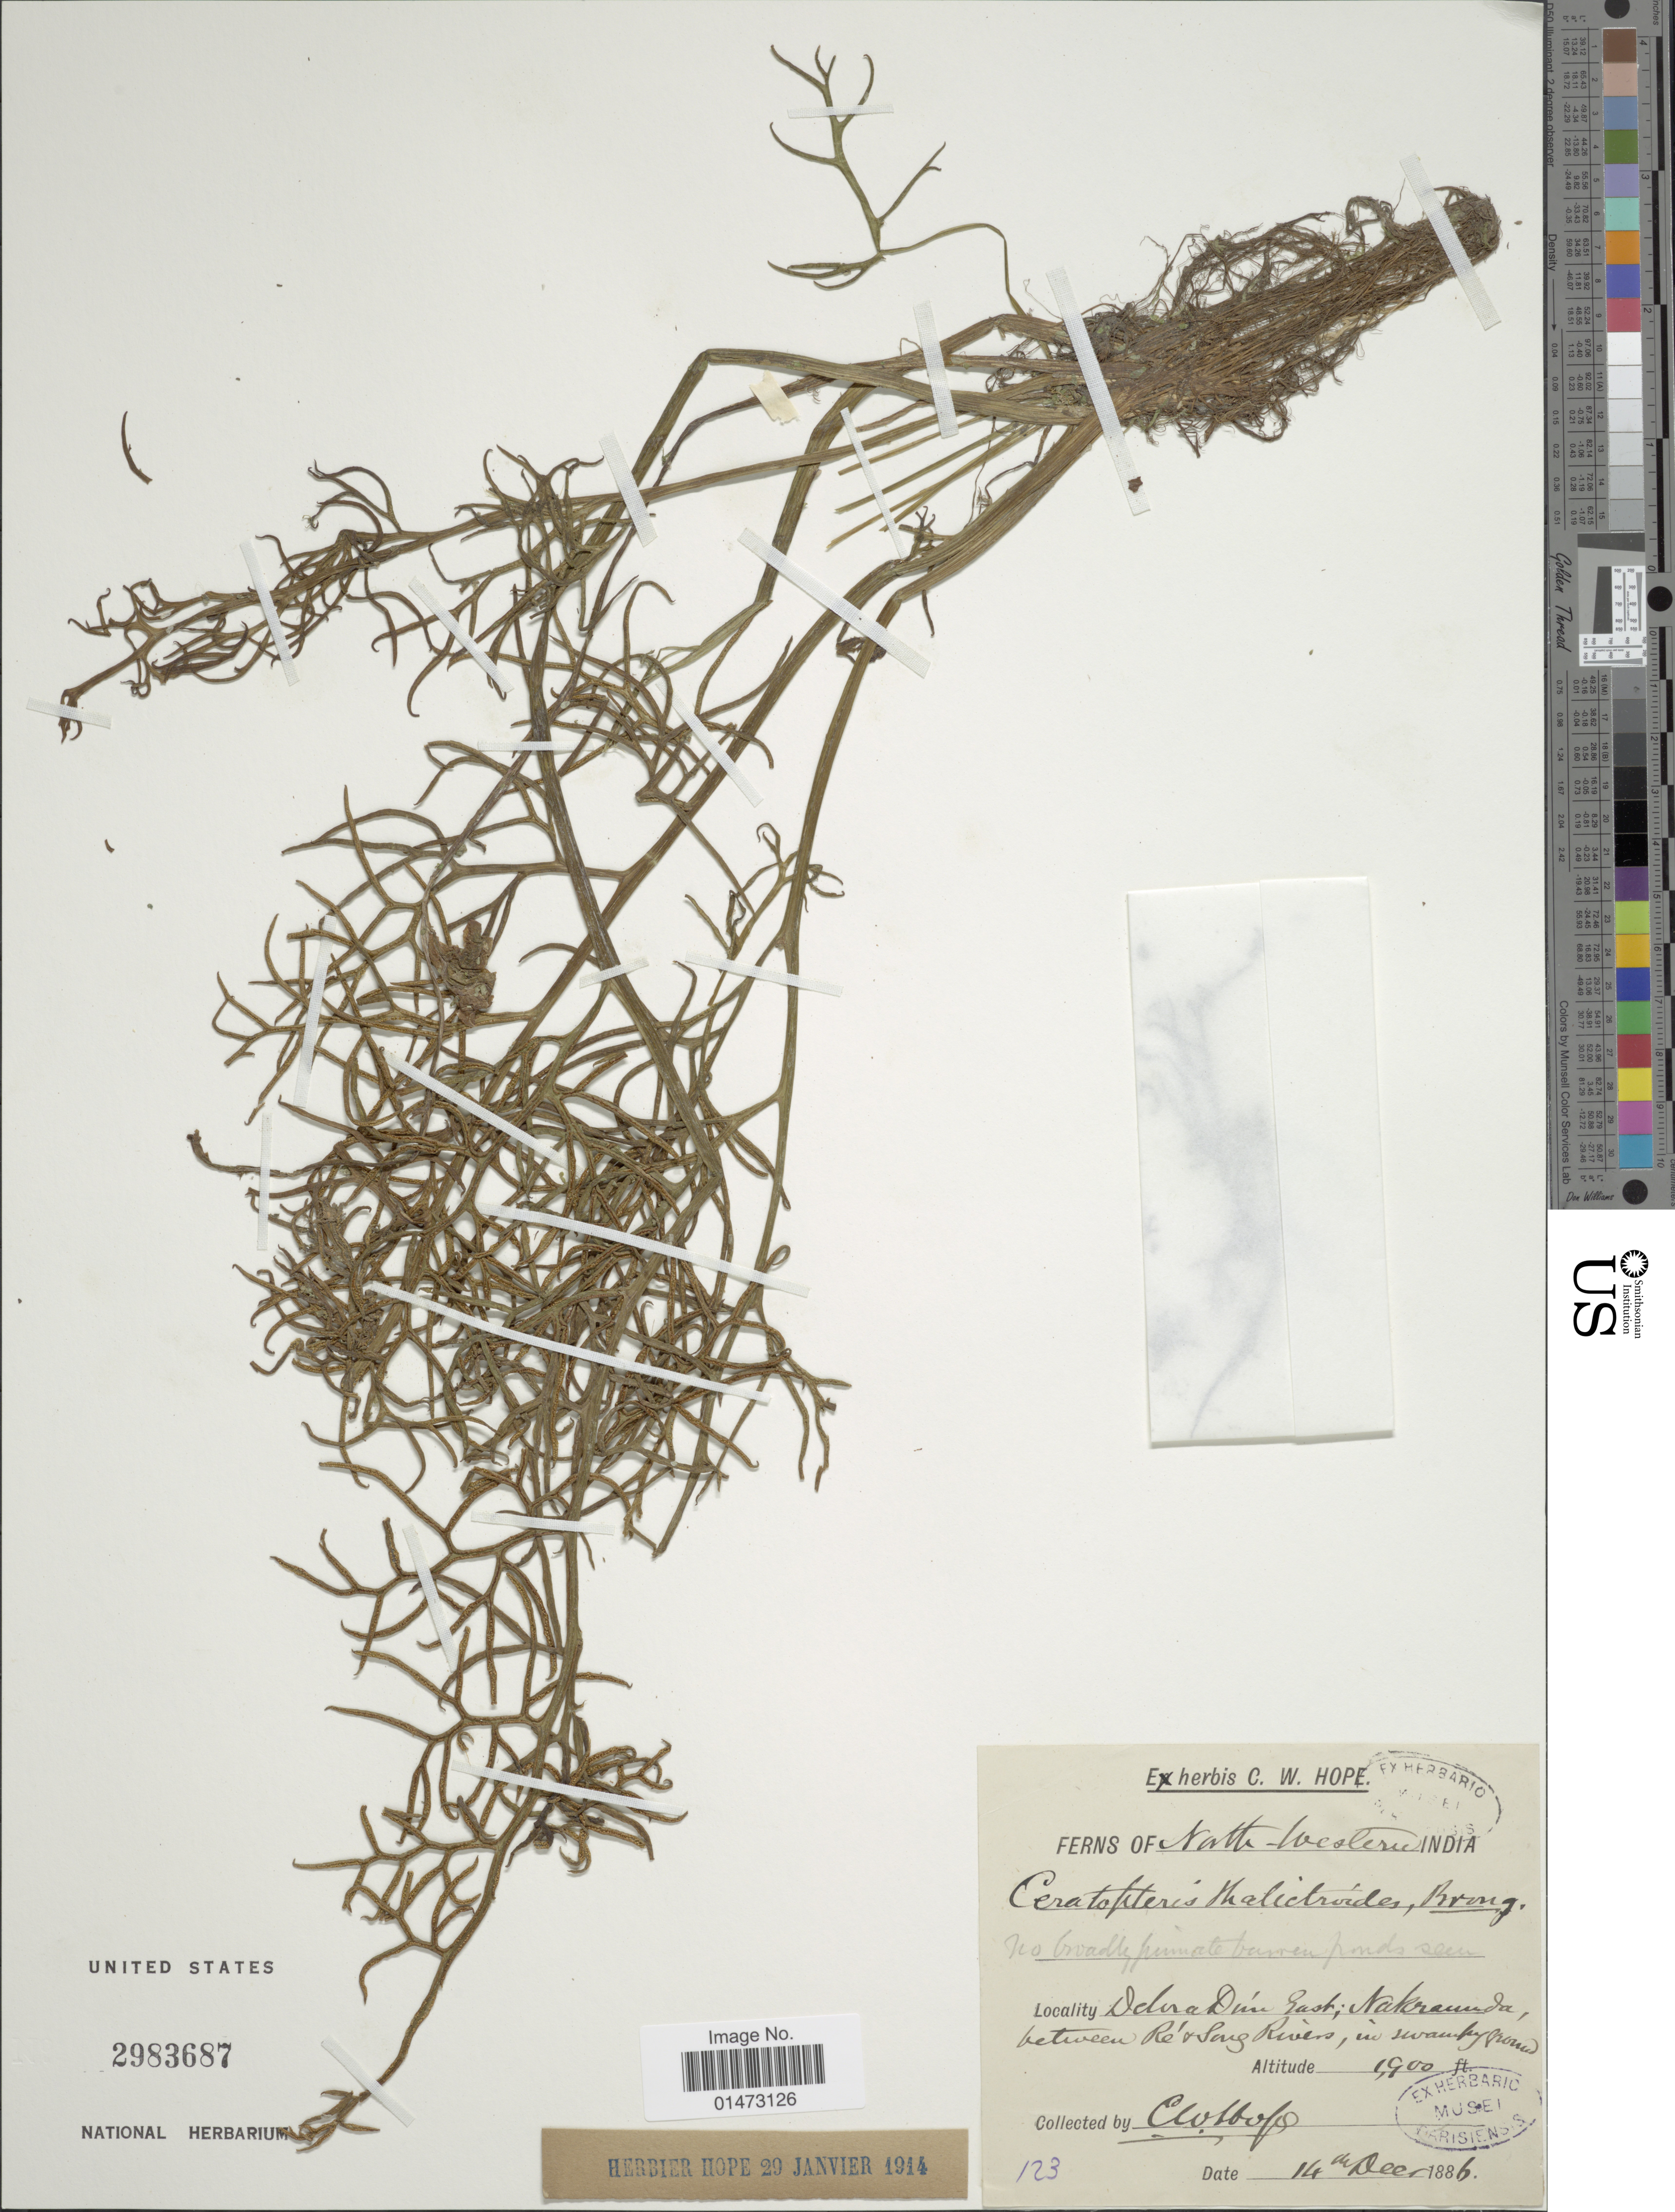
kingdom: Plantae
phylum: Tracheophyta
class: Polypodiopsida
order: Polypodiales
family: Pteridaceae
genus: Ceratopteris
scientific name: Ceratopteris thalictroides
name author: (L.) Brongn.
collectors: C. W. Hope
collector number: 123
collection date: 1886-12-14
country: India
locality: North-Western India, Dehra Dún East; Nakraunda, between Re'& Sang Rivers. [interpreted]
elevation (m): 579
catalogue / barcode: US 2983687